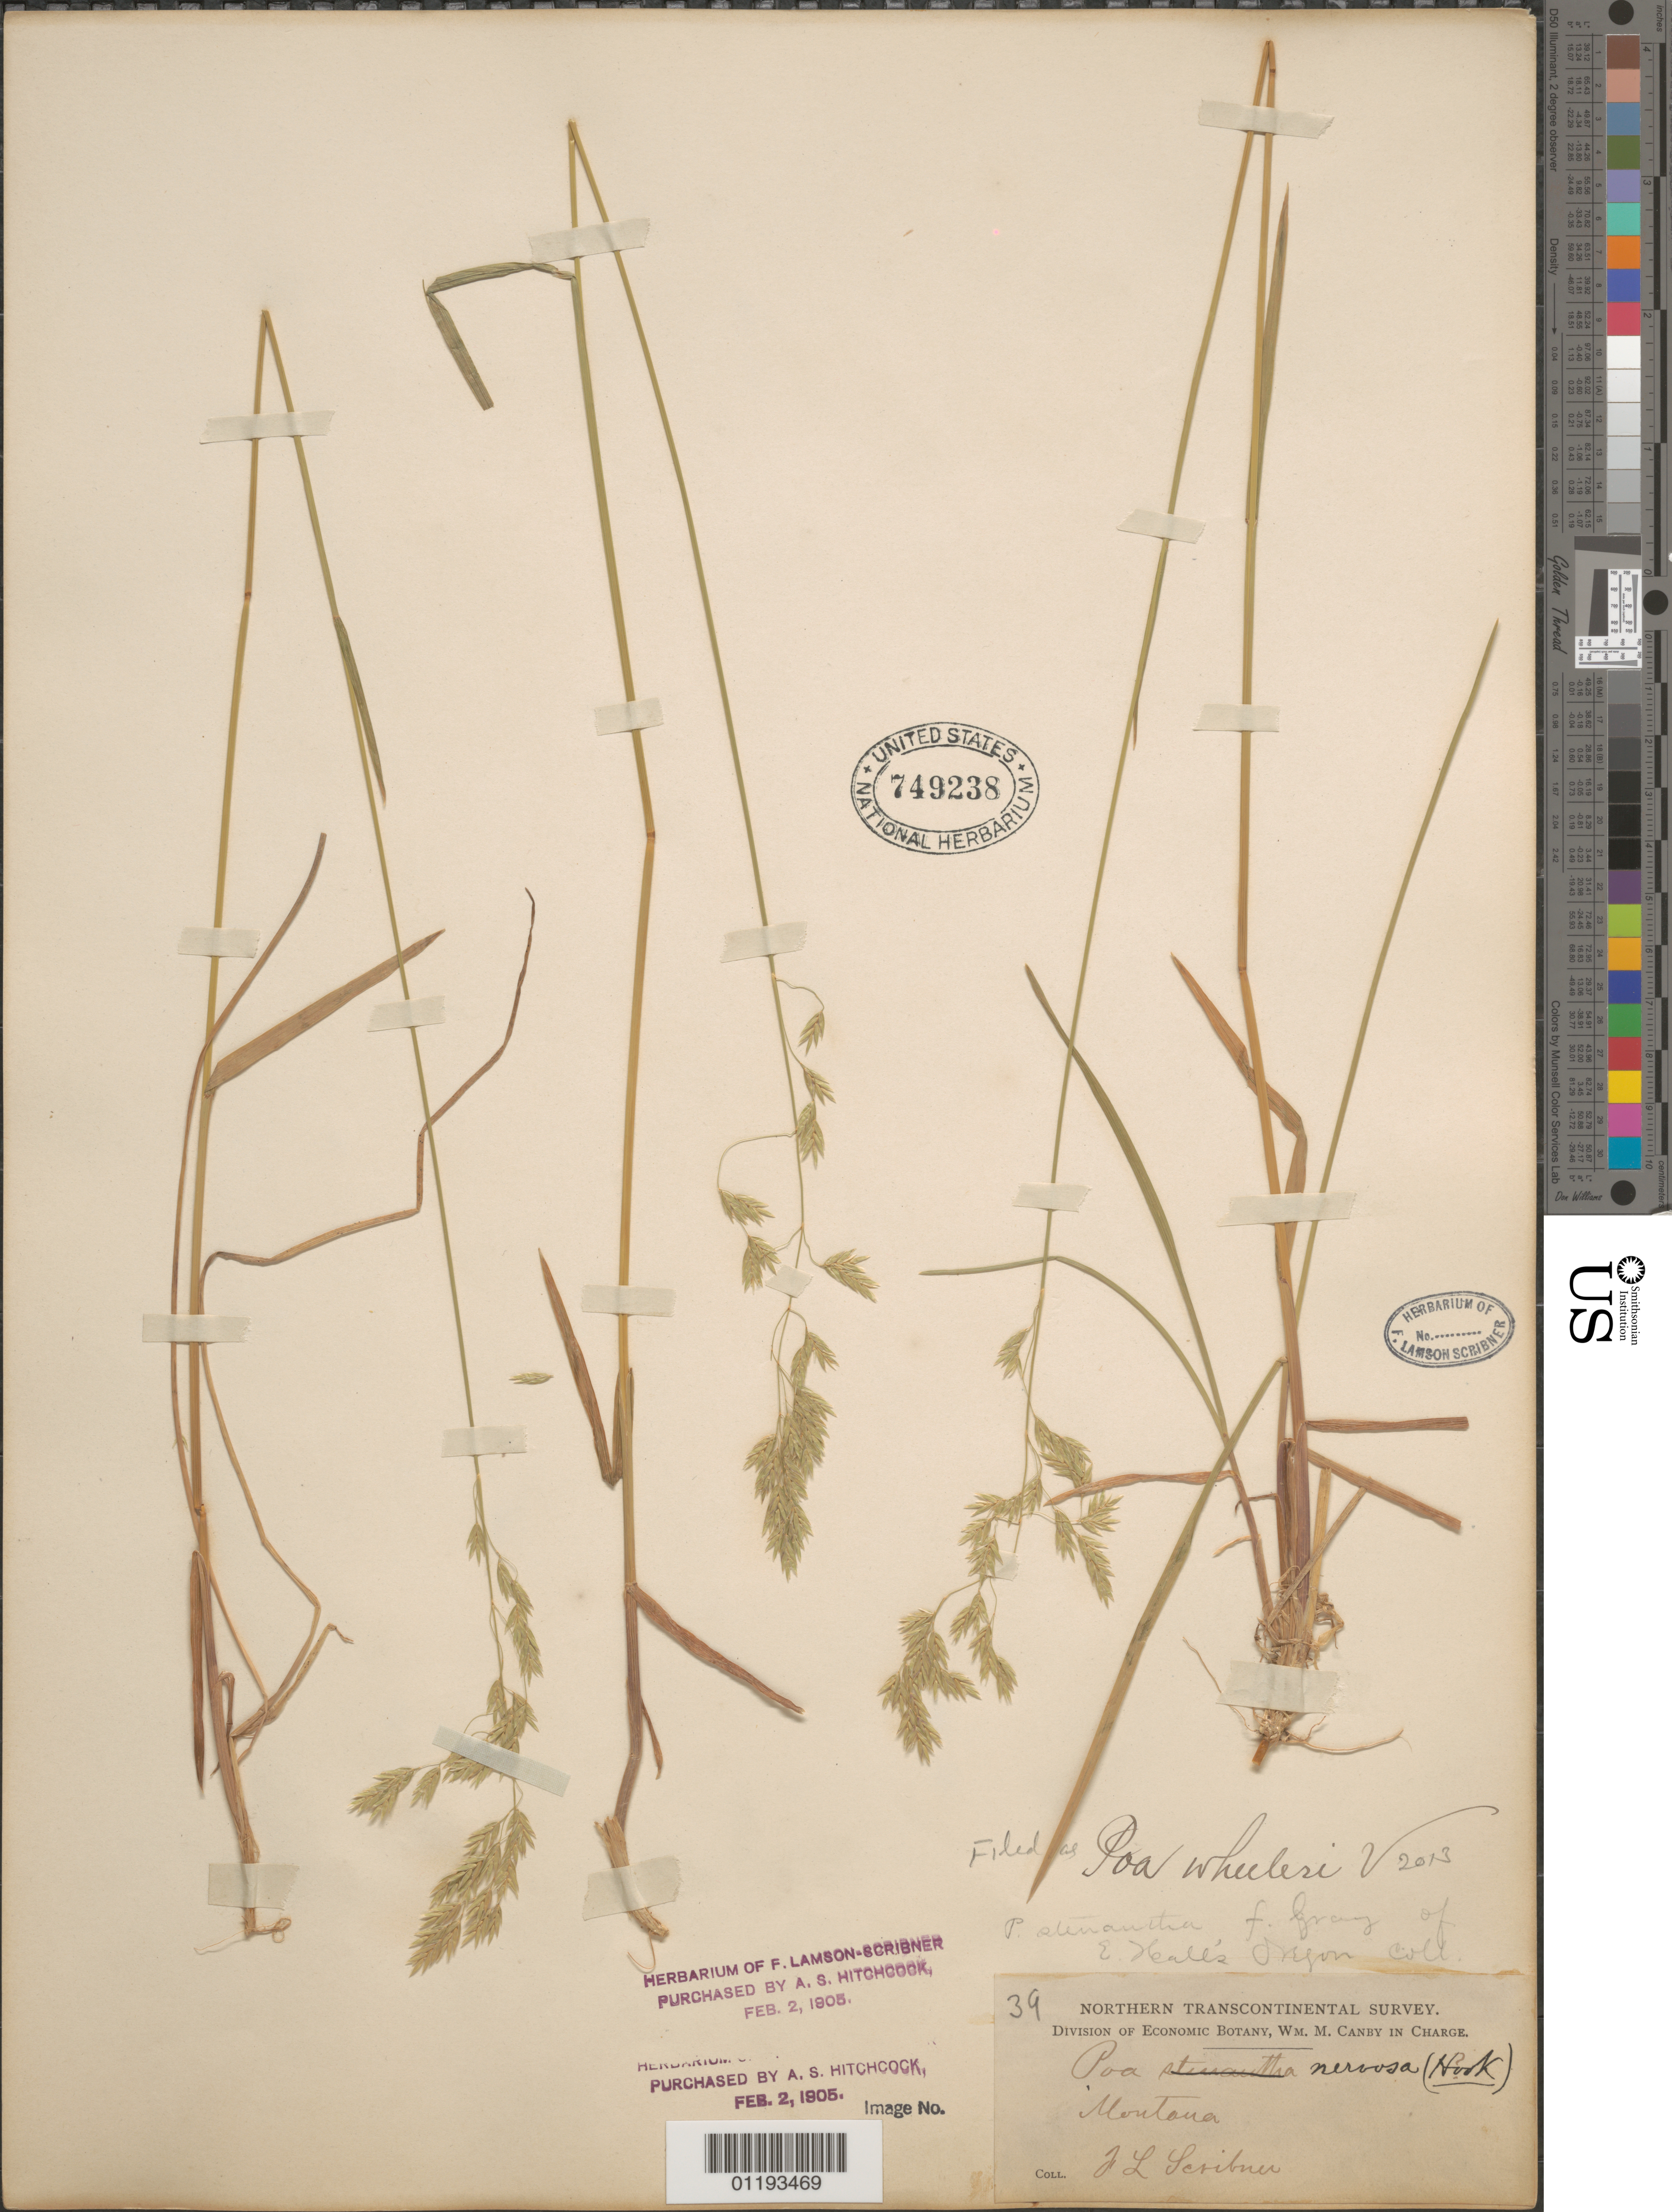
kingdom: Plantae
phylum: Tracheophyta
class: Liliopsida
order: Poales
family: Poaceae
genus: Poa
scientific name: Poa wheeleri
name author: Vasey in G.M. Wheeler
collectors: F. L. Scribner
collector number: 39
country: United States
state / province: Montana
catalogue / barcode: US 749238